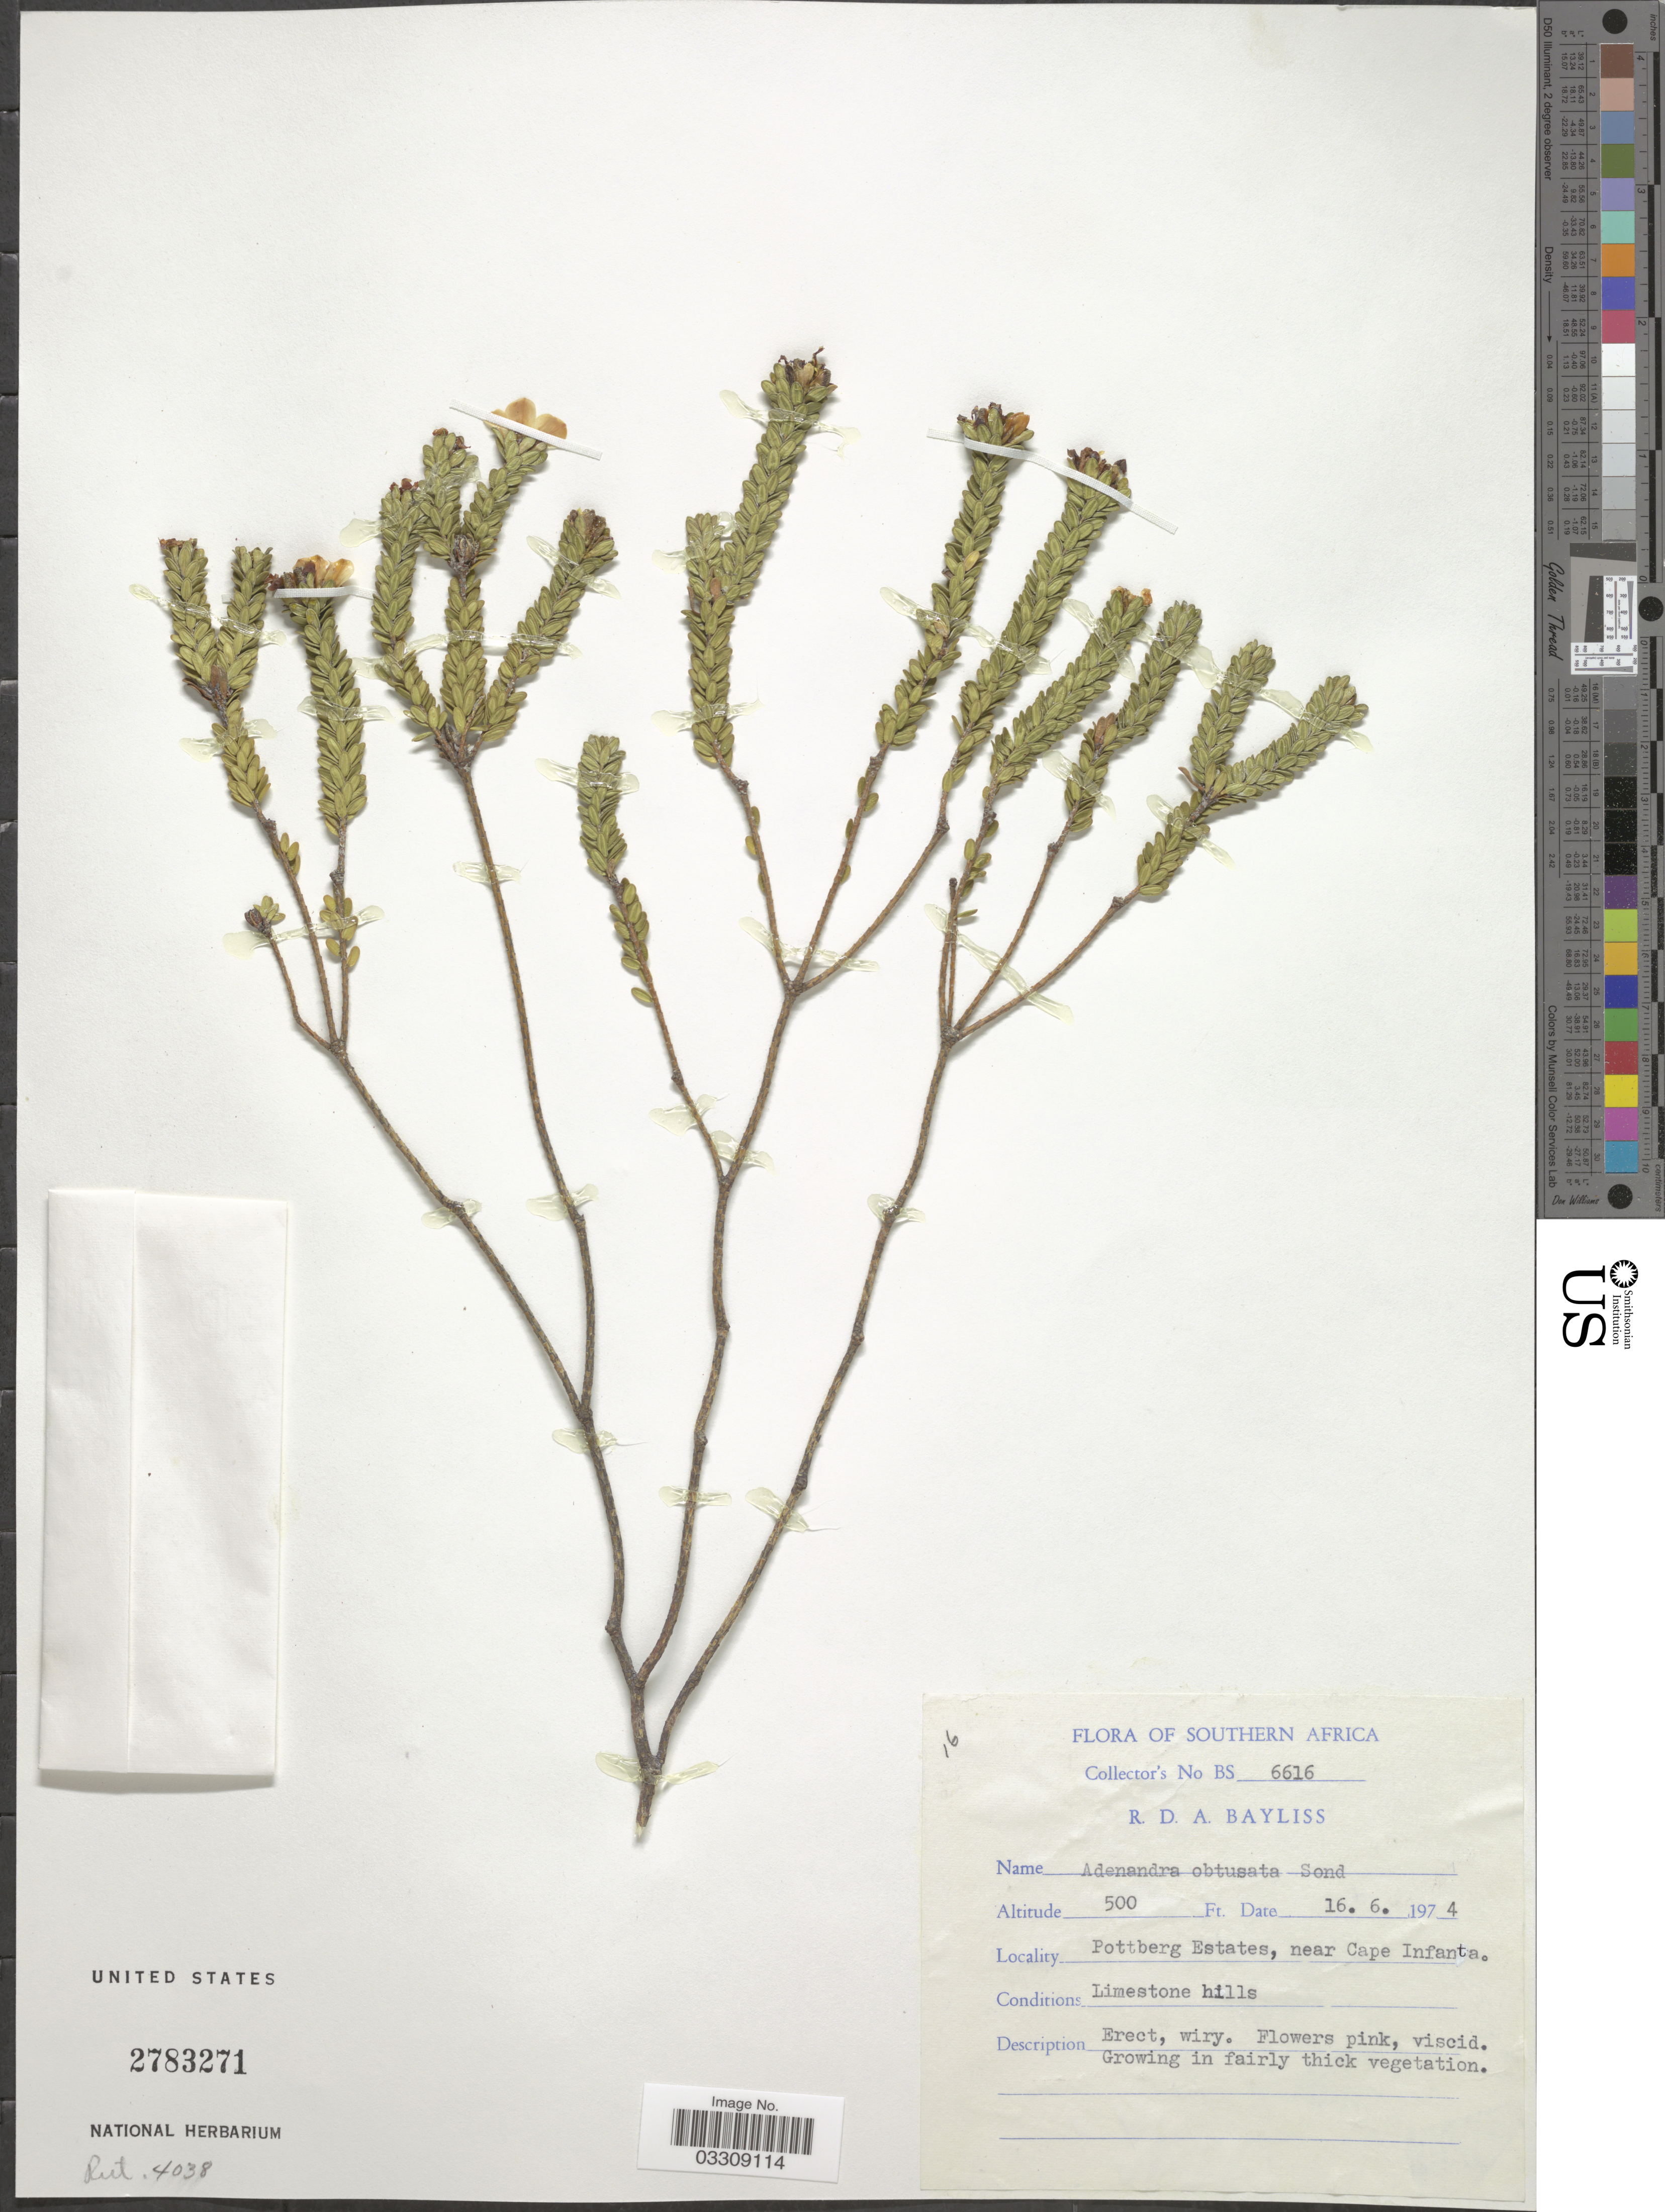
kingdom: Plantae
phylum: Tracheophyta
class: Magnoliopsida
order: Sapindales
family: Rutaceae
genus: Adenandra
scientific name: Adenandra obtusata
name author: Sond.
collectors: R. Bayliss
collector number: BS6616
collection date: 1974-06-16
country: South Africa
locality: Southern Africa. Pottsberg Estates, near Cape Infanta.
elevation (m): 152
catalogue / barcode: US 2783271